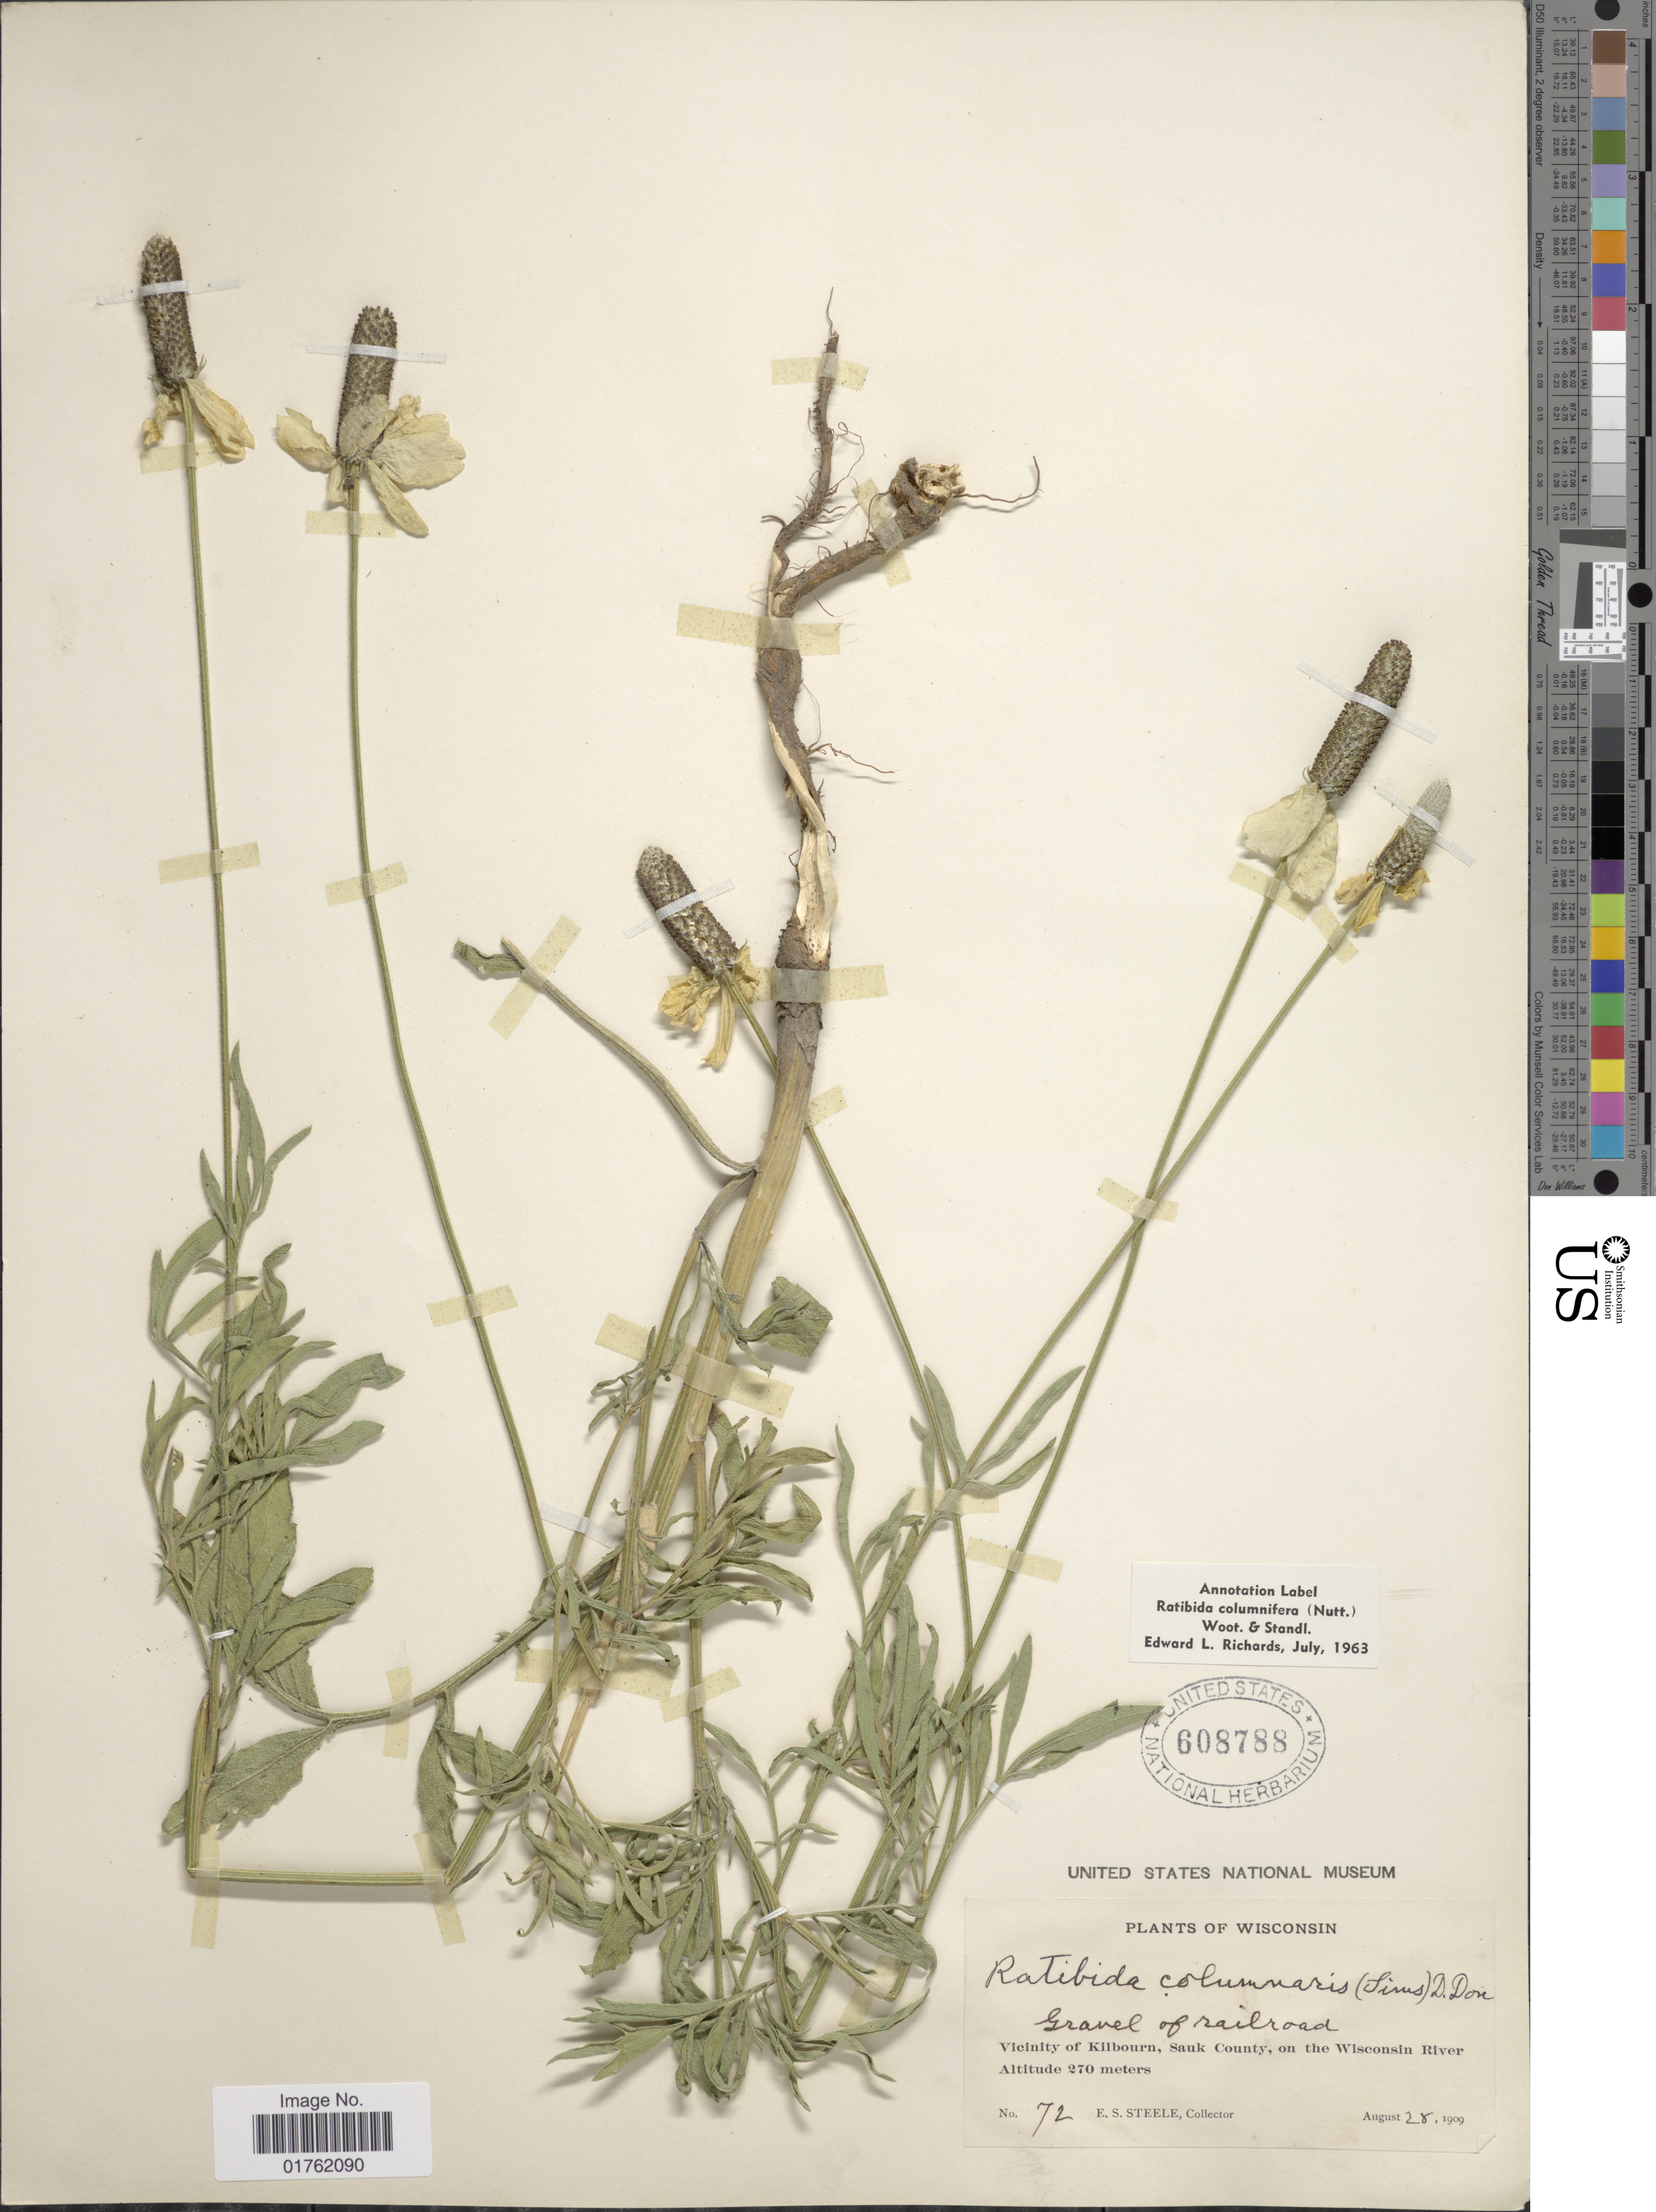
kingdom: Plantae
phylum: Tracheophyta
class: Magnoliopsida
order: Asterales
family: Asteraceae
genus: Ratibida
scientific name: Ratibida columnaris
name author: (Pursh) D. Don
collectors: E. Steele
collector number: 72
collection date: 1909-08-28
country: United States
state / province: Wisconsin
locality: Gravel of railroad, Vicinity of Kilbourn, Sauk County, on the Wisconsin River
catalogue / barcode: US 608788